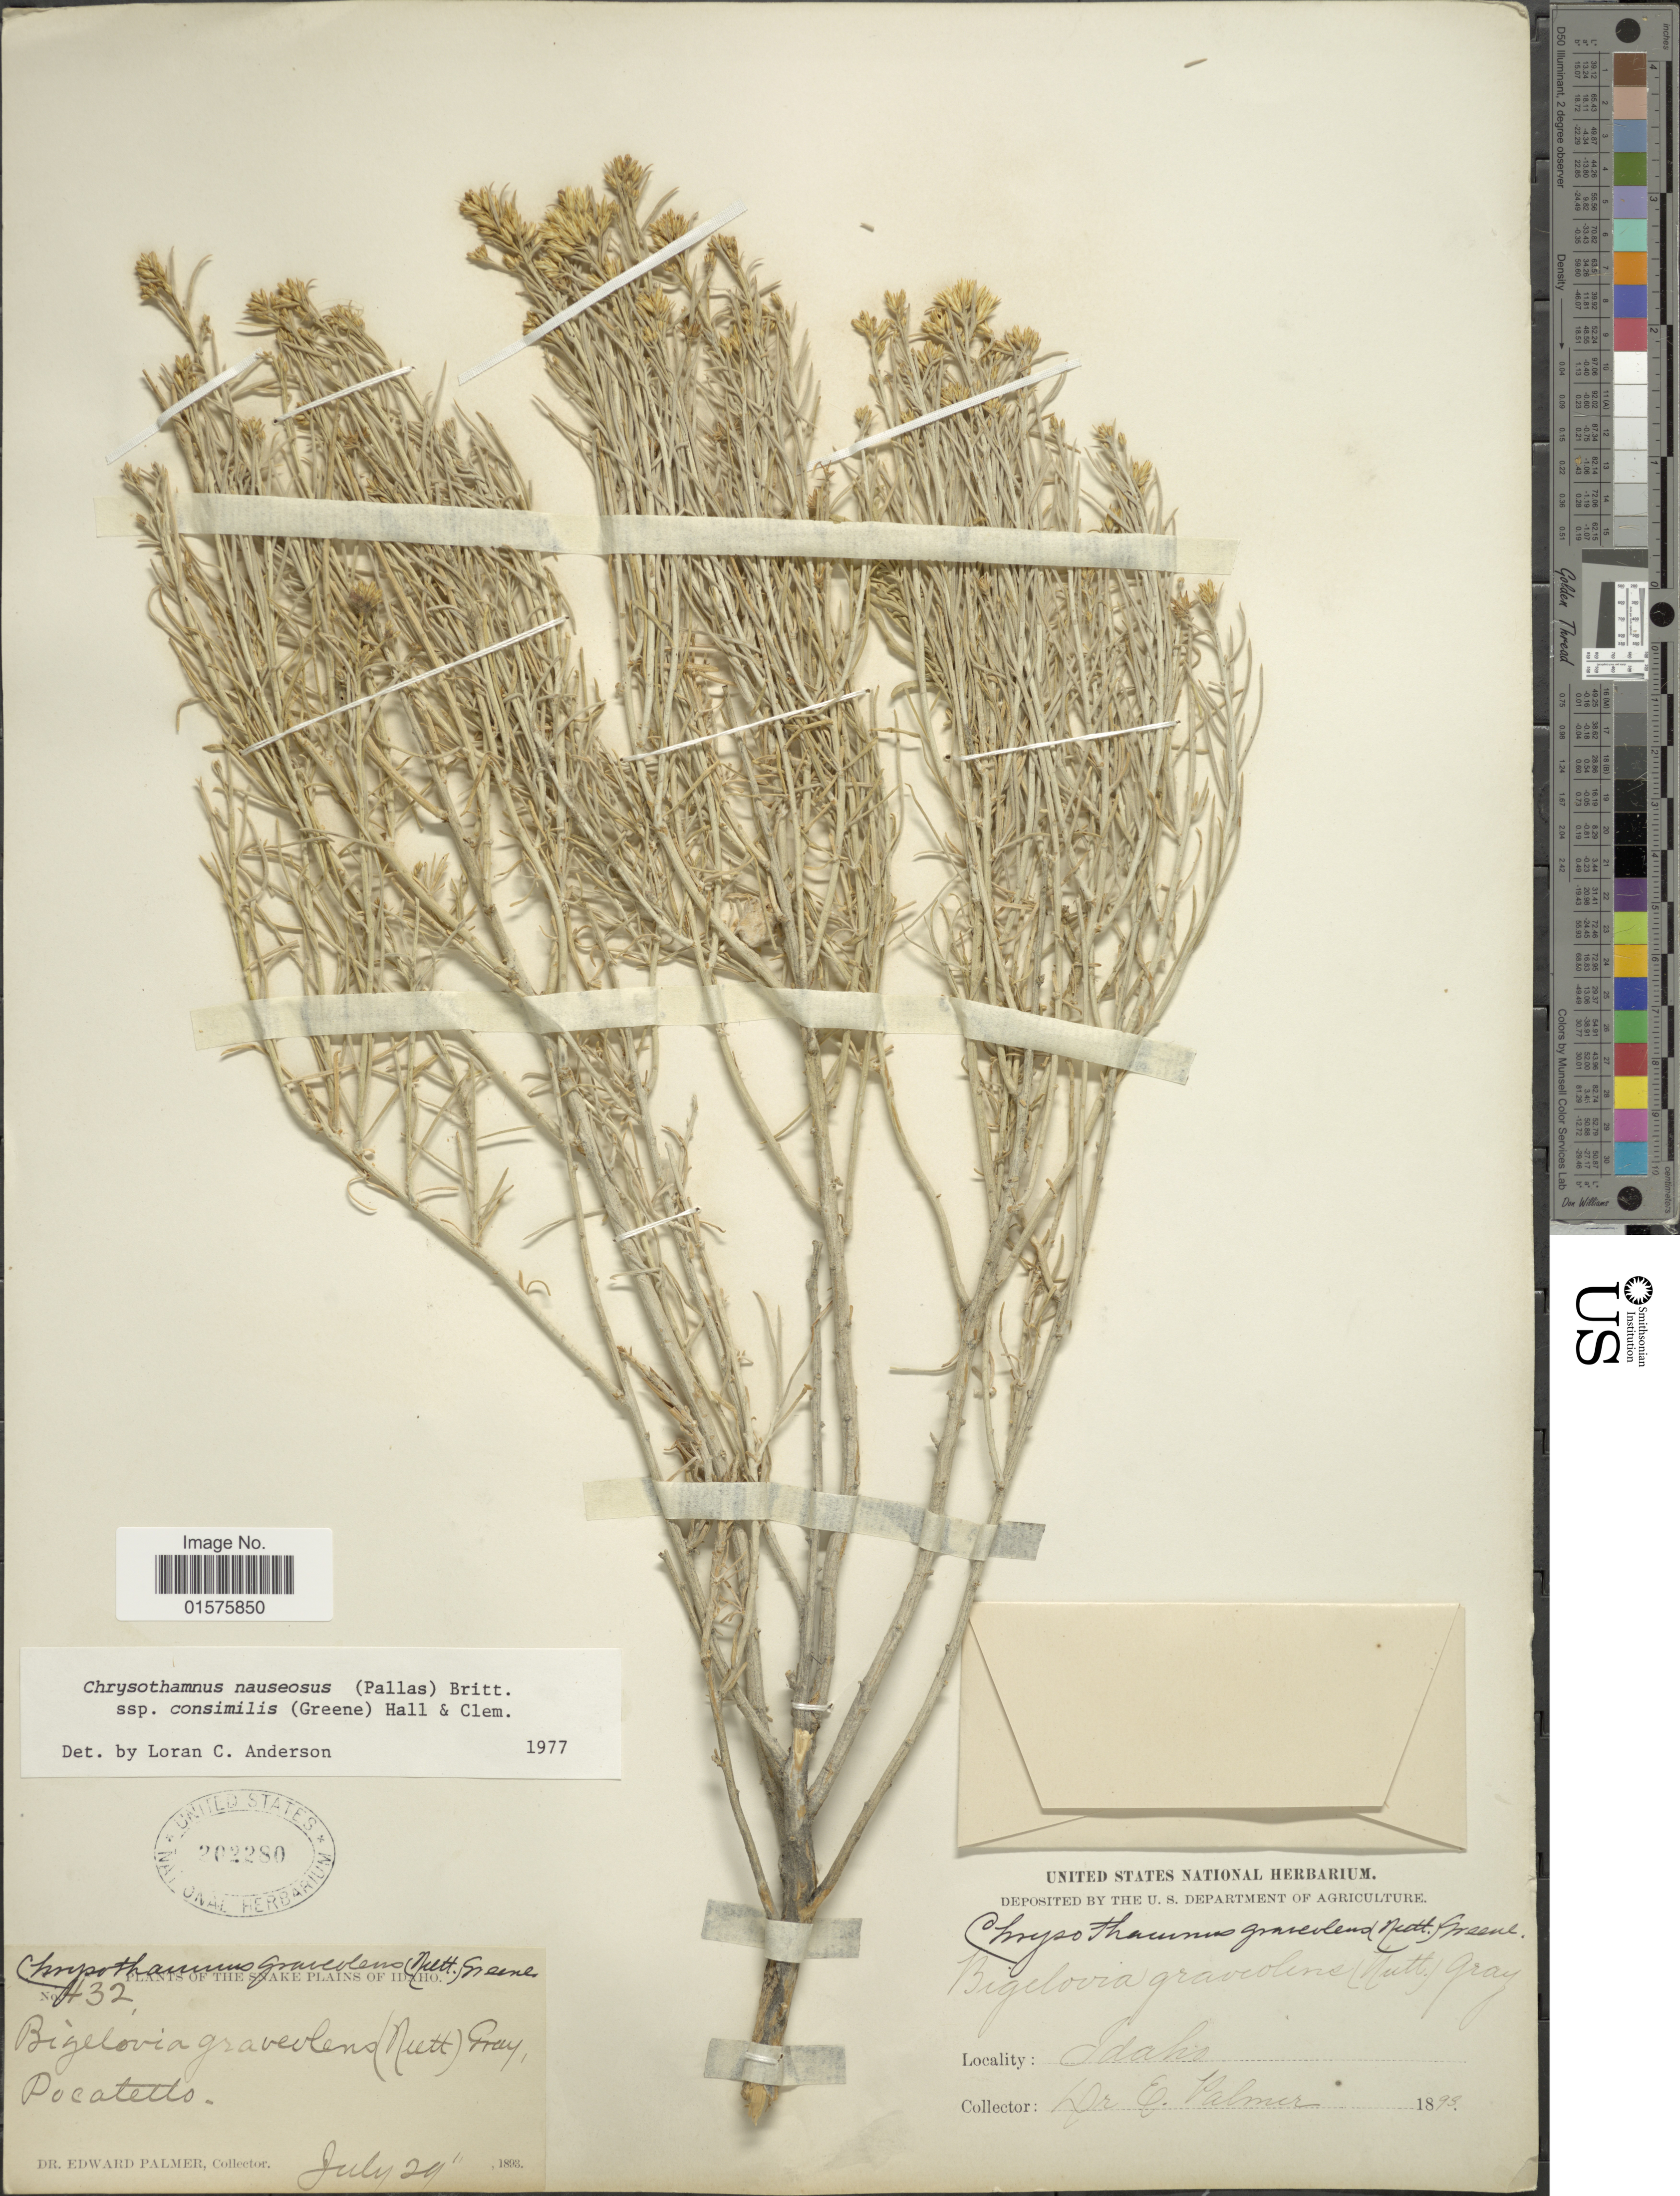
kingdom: Plantae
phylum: Tracheophyta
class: Magnoliopsida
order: Asterales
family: Asteraceae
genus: Ericameria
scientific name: Ericameria nauseosa var. oreophila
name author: (A. Nelson) G.L. Nesom & G.I. Baird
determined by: Urbatsch, Lowell E., Curator (LSU), Louisiana State University (UNITED STATES)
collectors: E. Palmer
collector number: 432*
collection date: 1893-07-29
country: United States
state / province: Idaho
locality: Pocatello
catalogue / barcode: US 202280